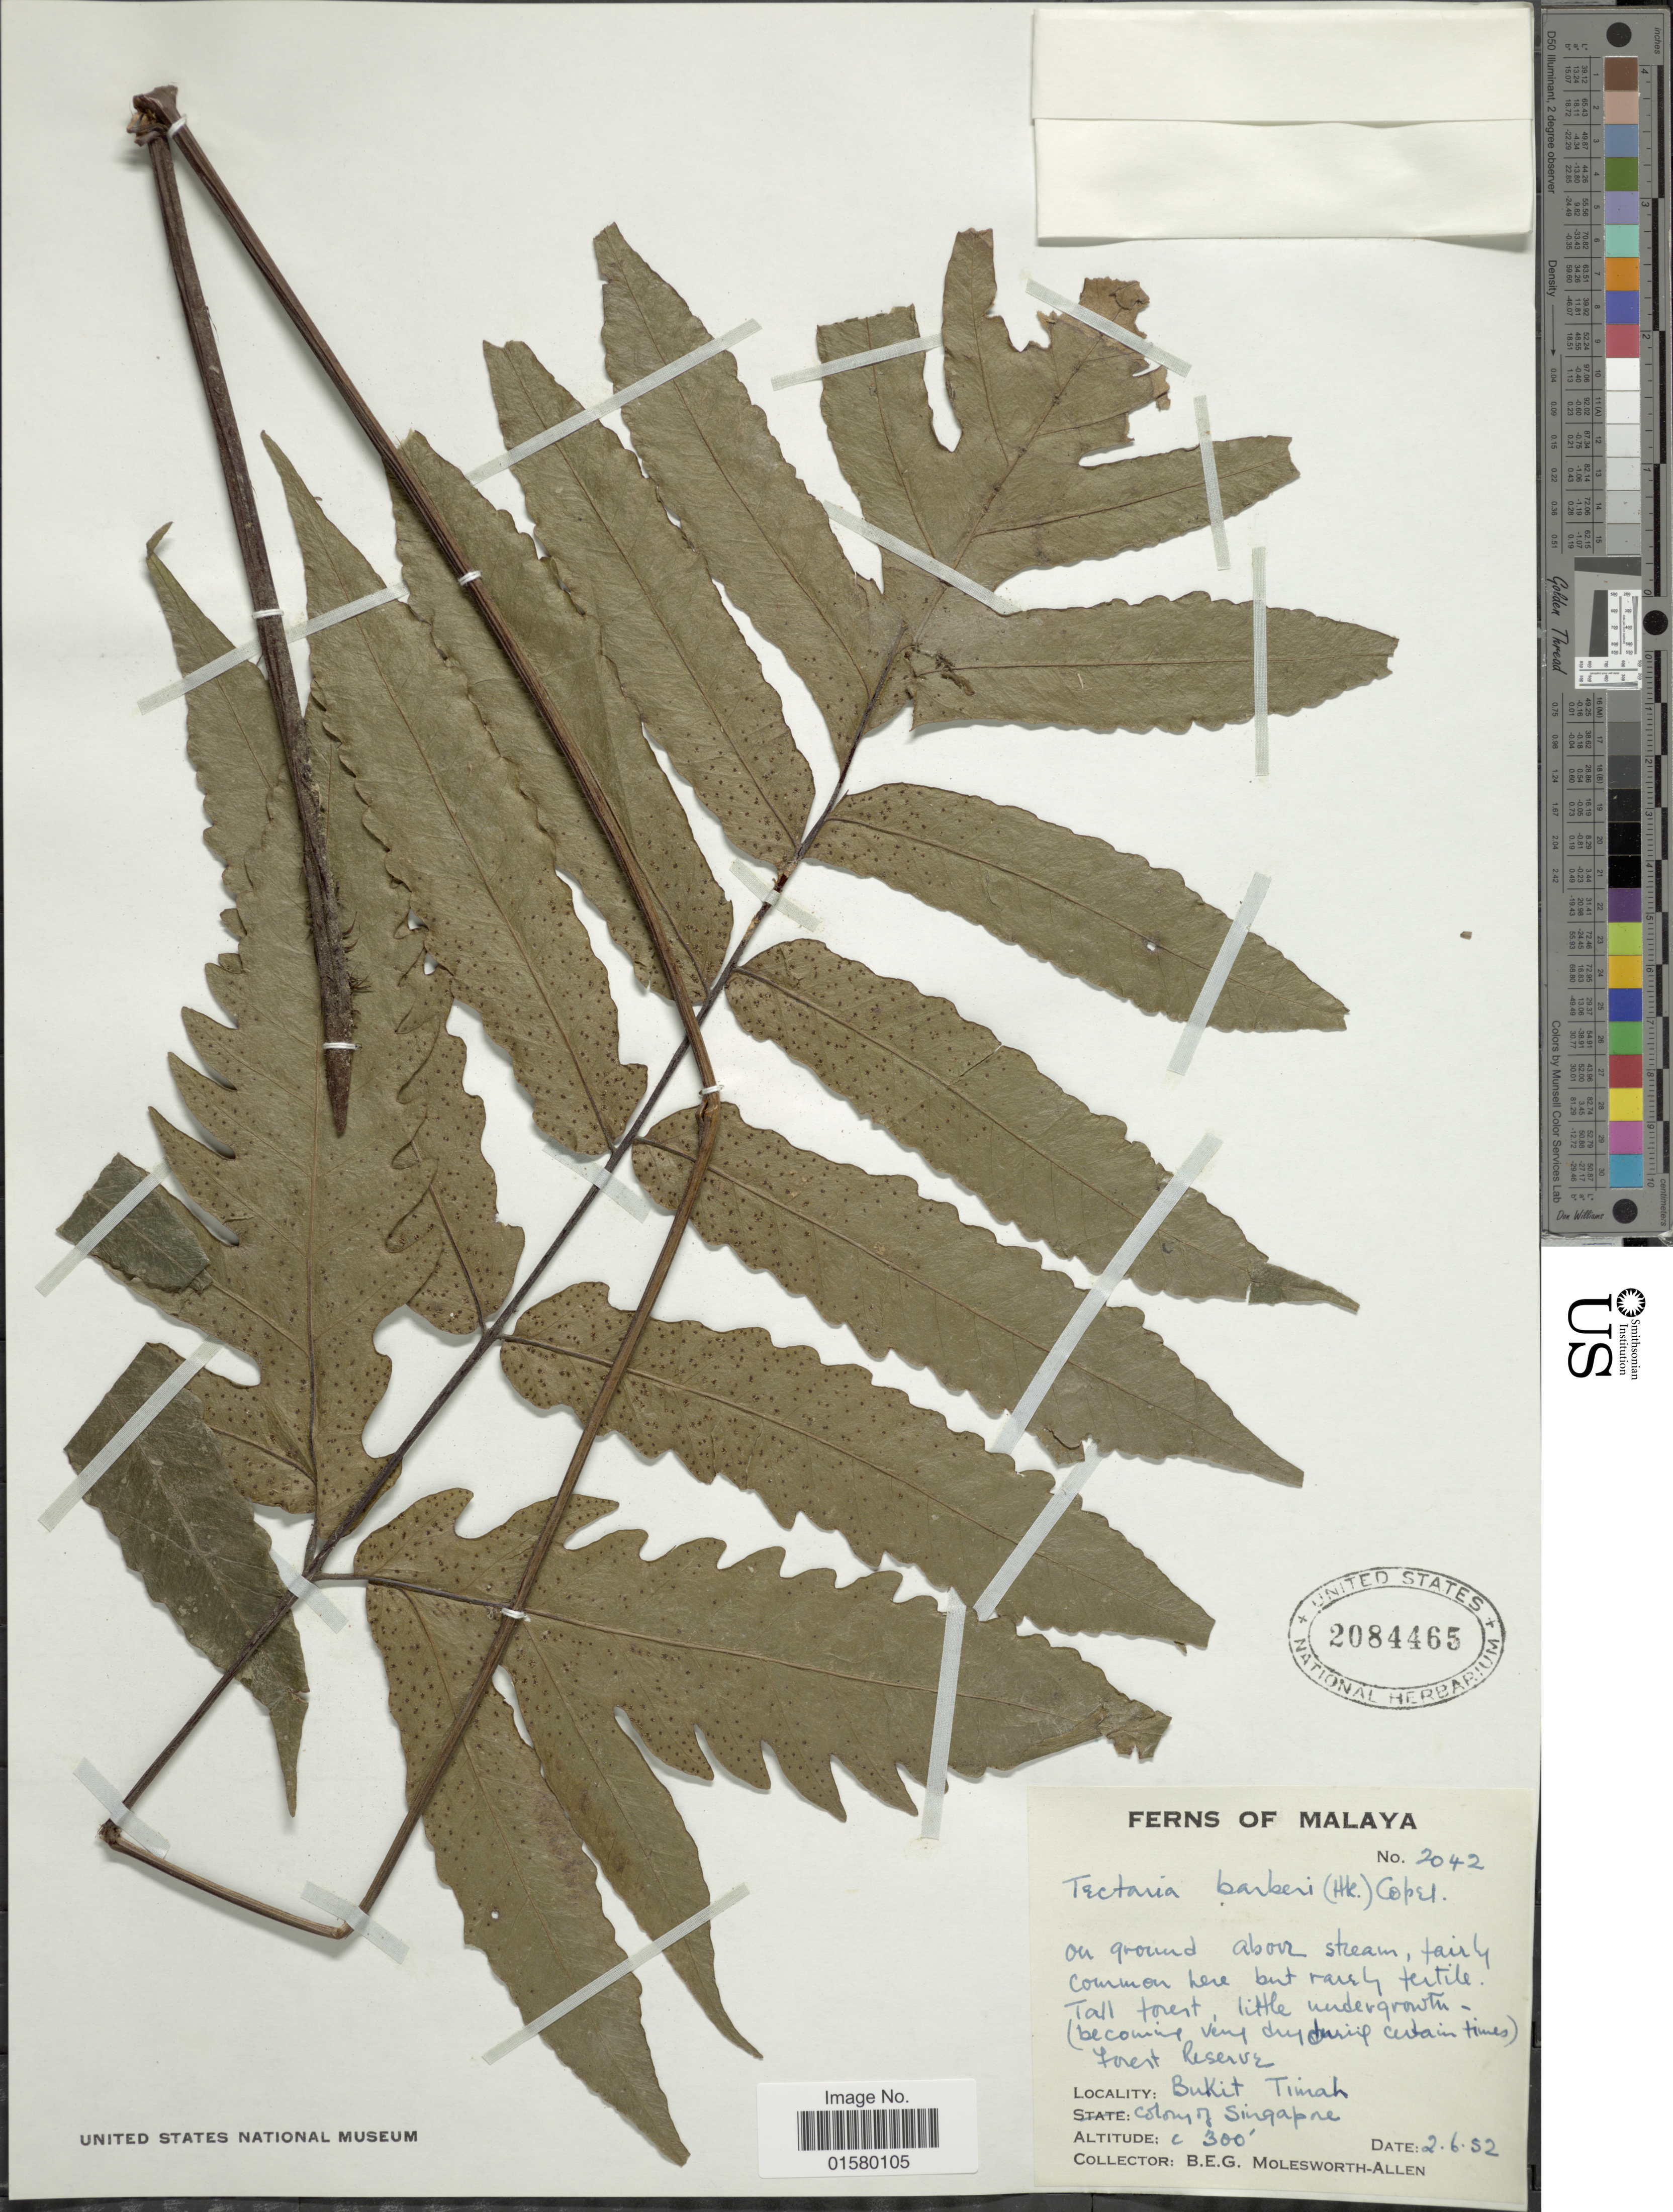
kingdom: Plantae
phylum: Tracheophyta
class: Polypodiopsida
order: Polypodiales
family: Tectariaceae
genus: Tectaria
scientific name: Tectaria barberi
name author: (Hook.) Copel.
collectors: B. E. G. Molesworth-Allen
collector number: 2042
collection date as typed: Transcribed d/m/y: 2/6/52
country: Singapore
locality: Bukit Timah, Colony of Singapore, Forest Reserve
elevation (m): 91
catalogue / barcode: US 2084465